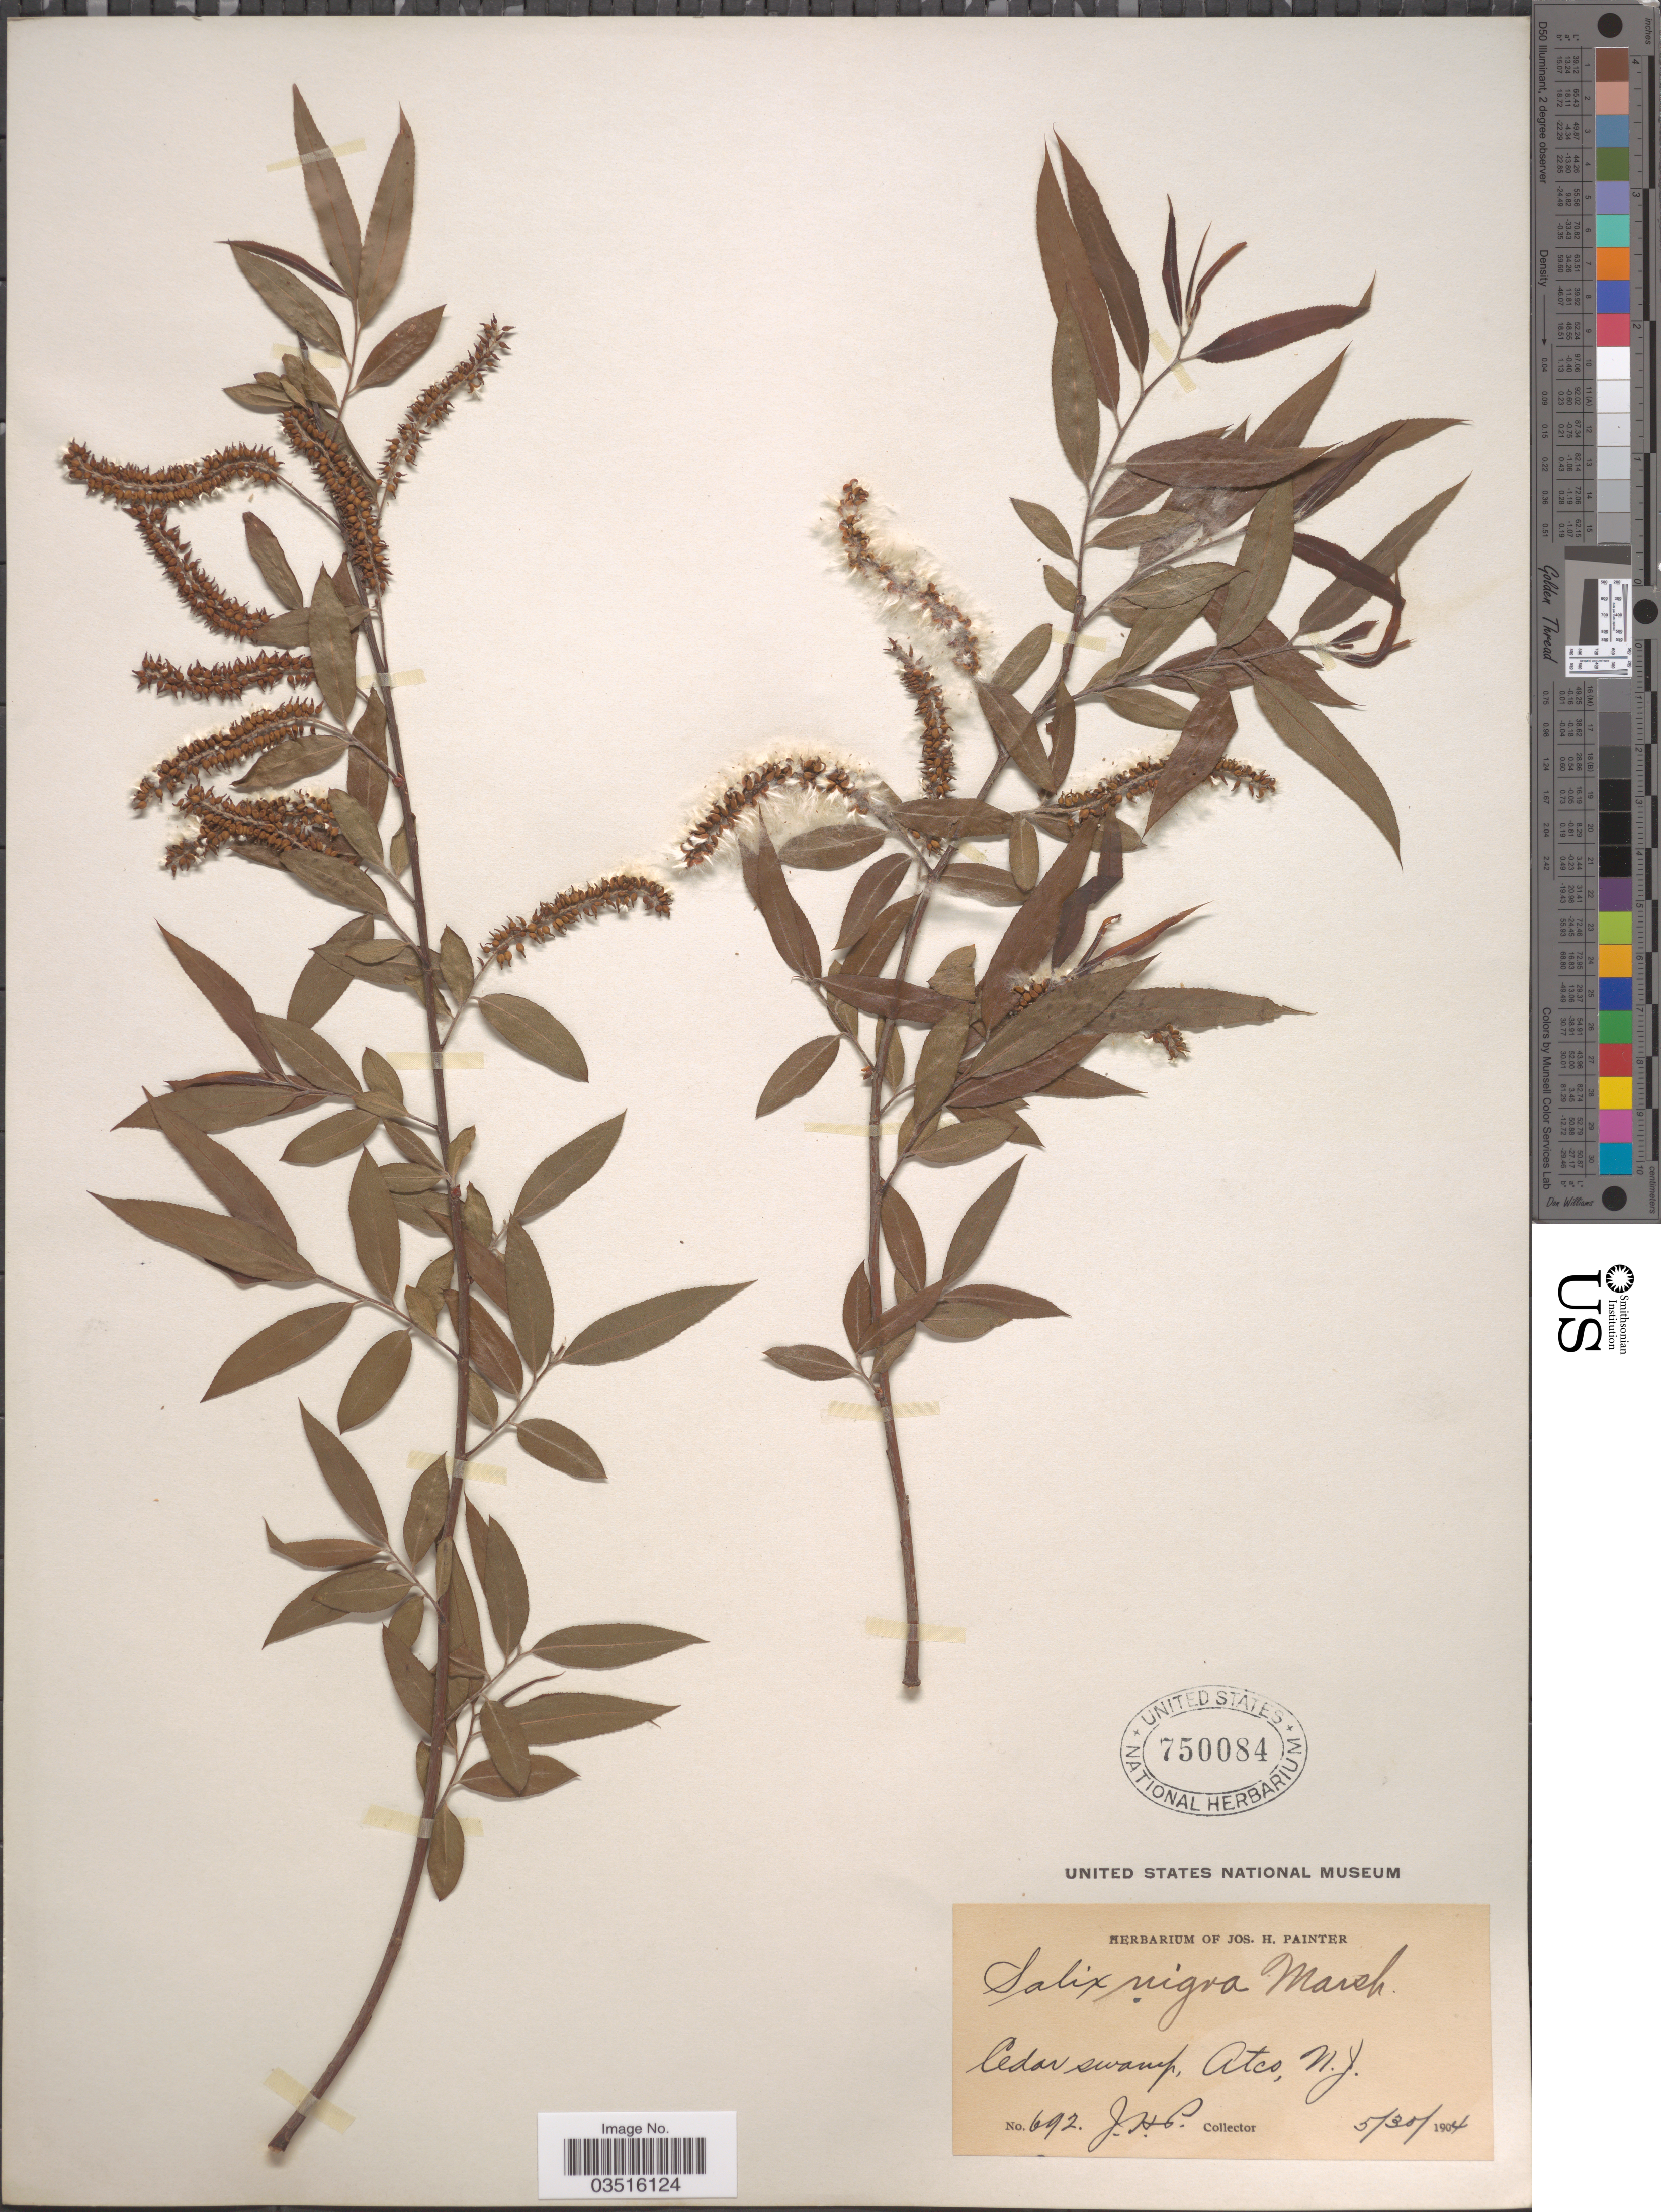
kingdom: Plantae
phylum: Tracheophyta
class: Magnoliopsida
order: Malpighiales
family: Salicaceae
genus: Salix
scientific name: Salix nigra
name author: Marshall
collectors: J. H. Painter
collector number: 692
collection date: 1904-05-30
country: United States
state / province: New Jersey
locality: Cedar swamp, Atco.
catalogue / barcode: US 750084